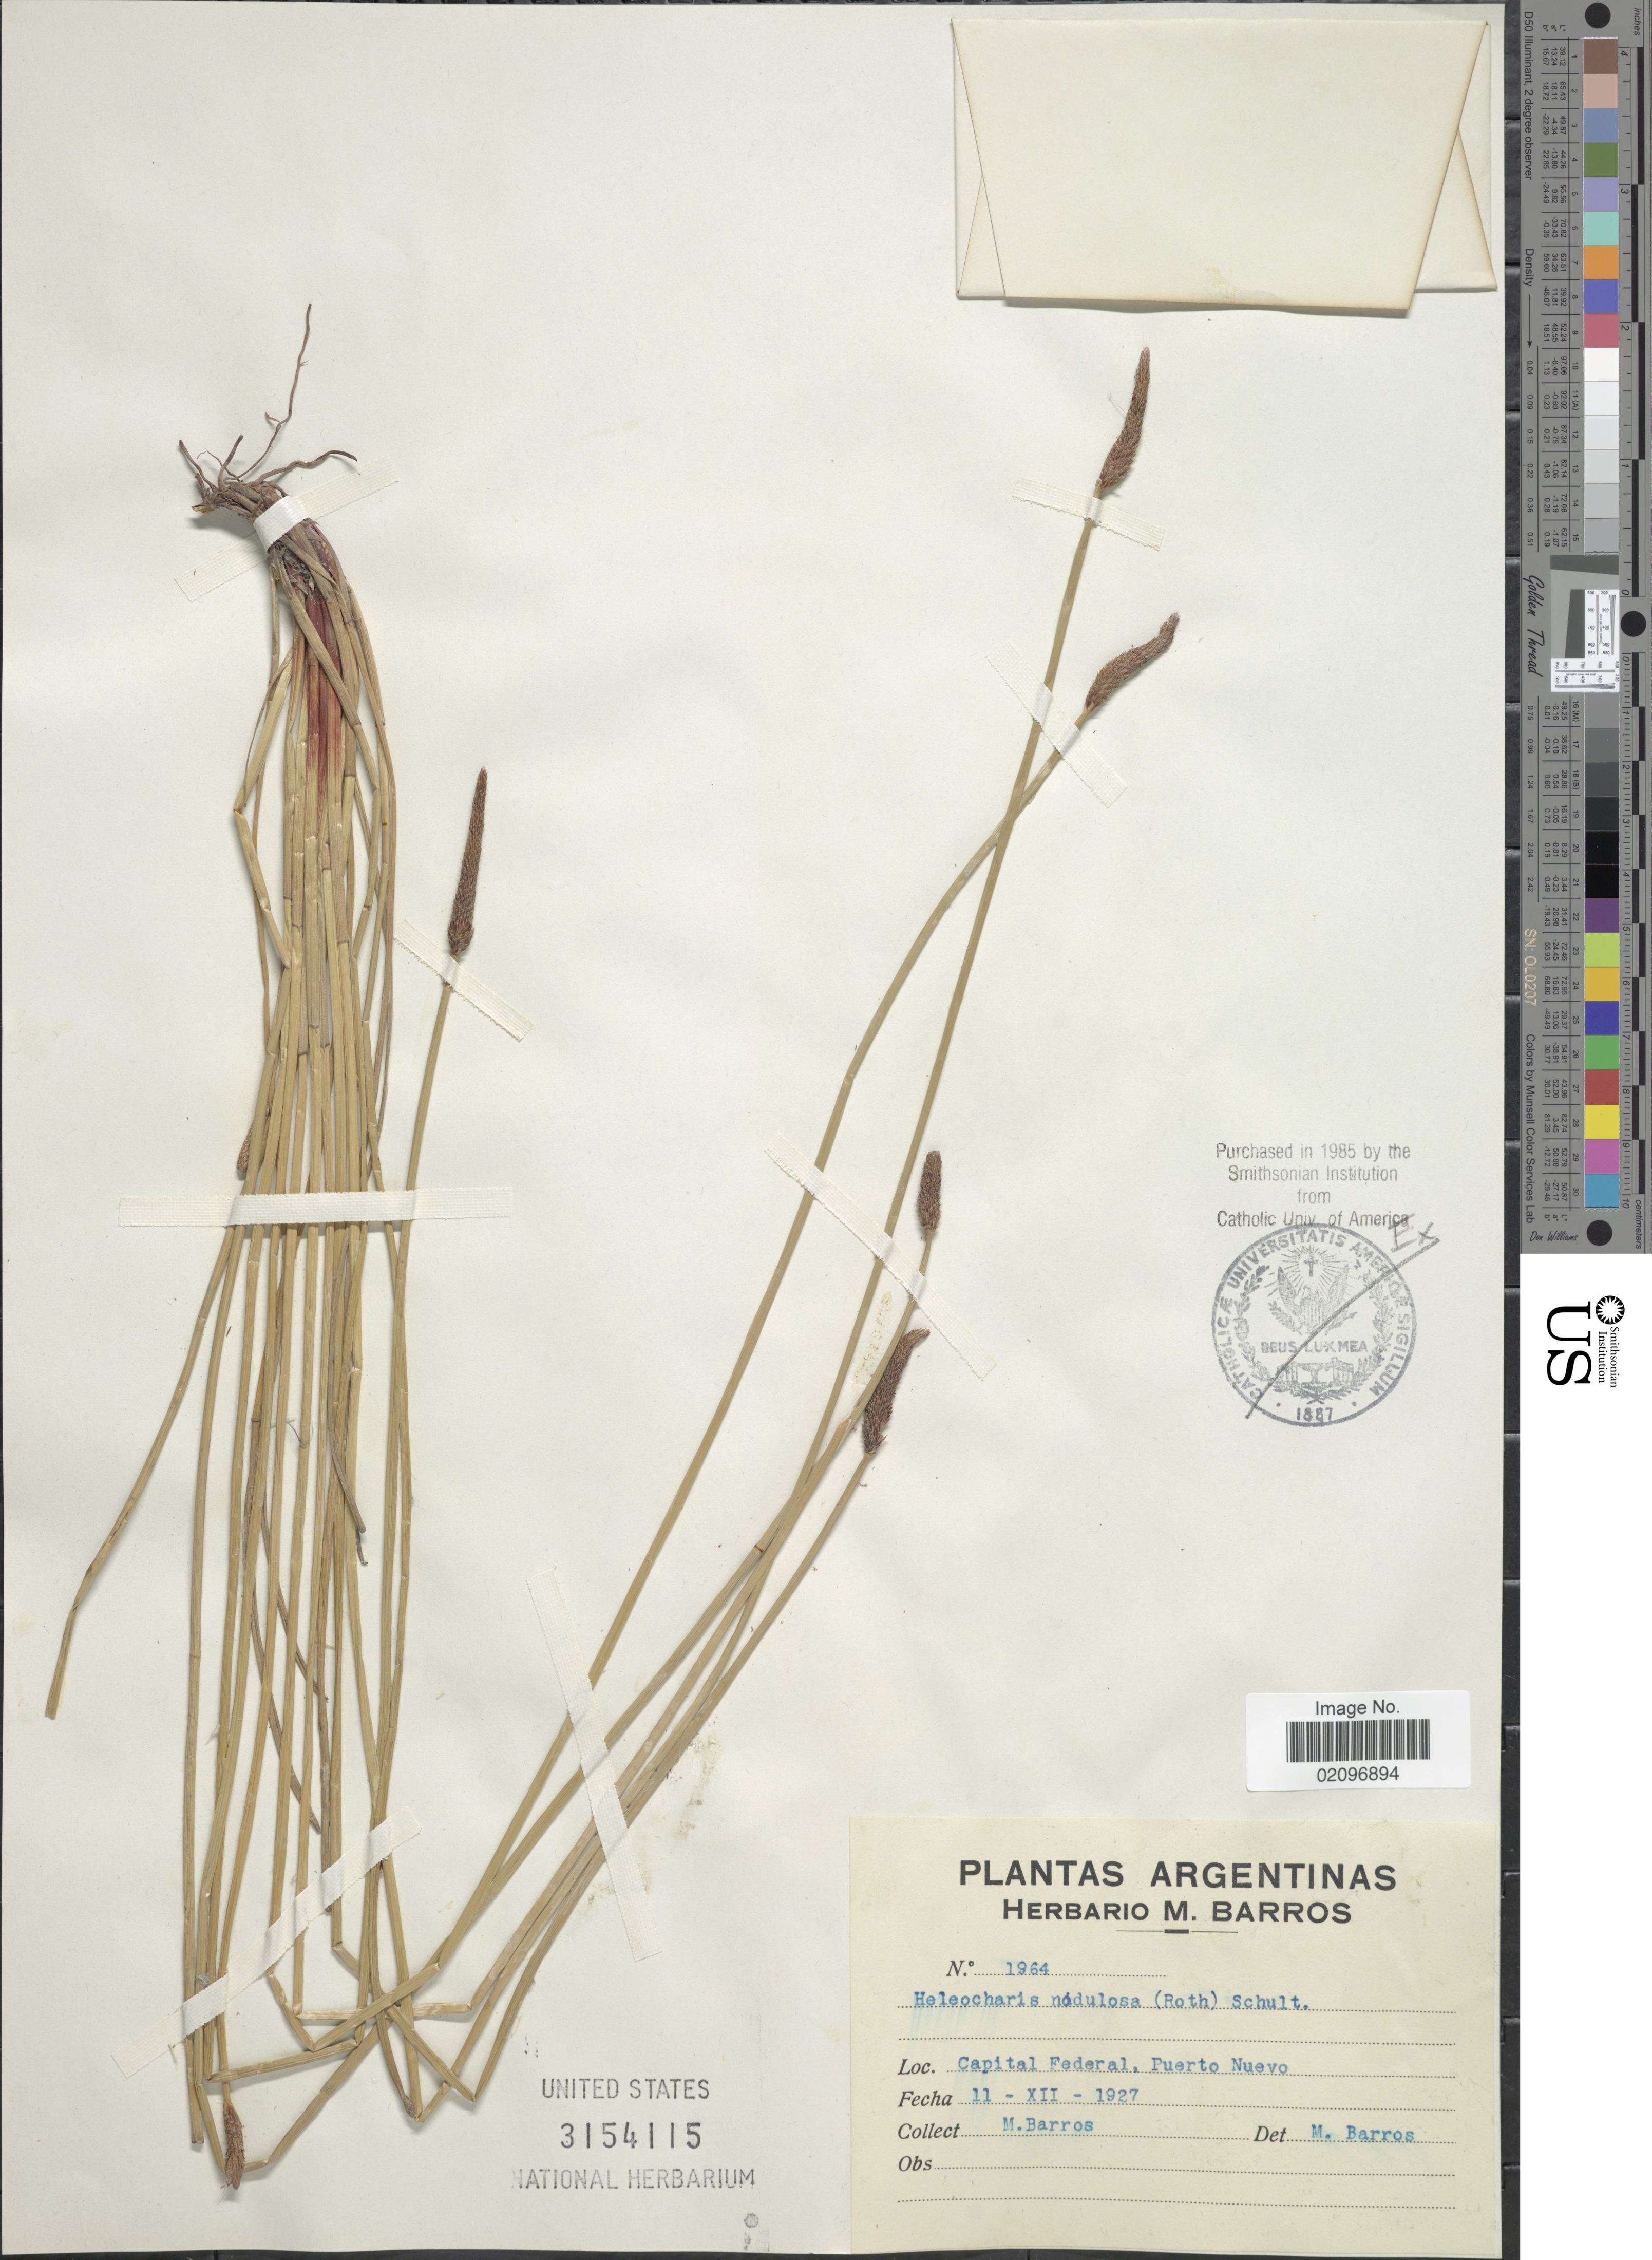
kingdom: Plantae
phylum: Tracheophyta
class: Liliopsida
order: Poales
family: Cyperaceae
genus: Eleocharis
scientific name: Eleocharis montana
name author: (Kunth) Roem. & Schult.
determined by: Strong, Mark T., (BOT), Smithsonian Institution - National Museum of Natural History (UNITED STATES)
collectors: M. Barros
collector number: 1964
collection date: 1927-12-11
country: Argentina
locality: Capital Federal, Puerto Nuevo.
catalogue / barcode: US 3154115